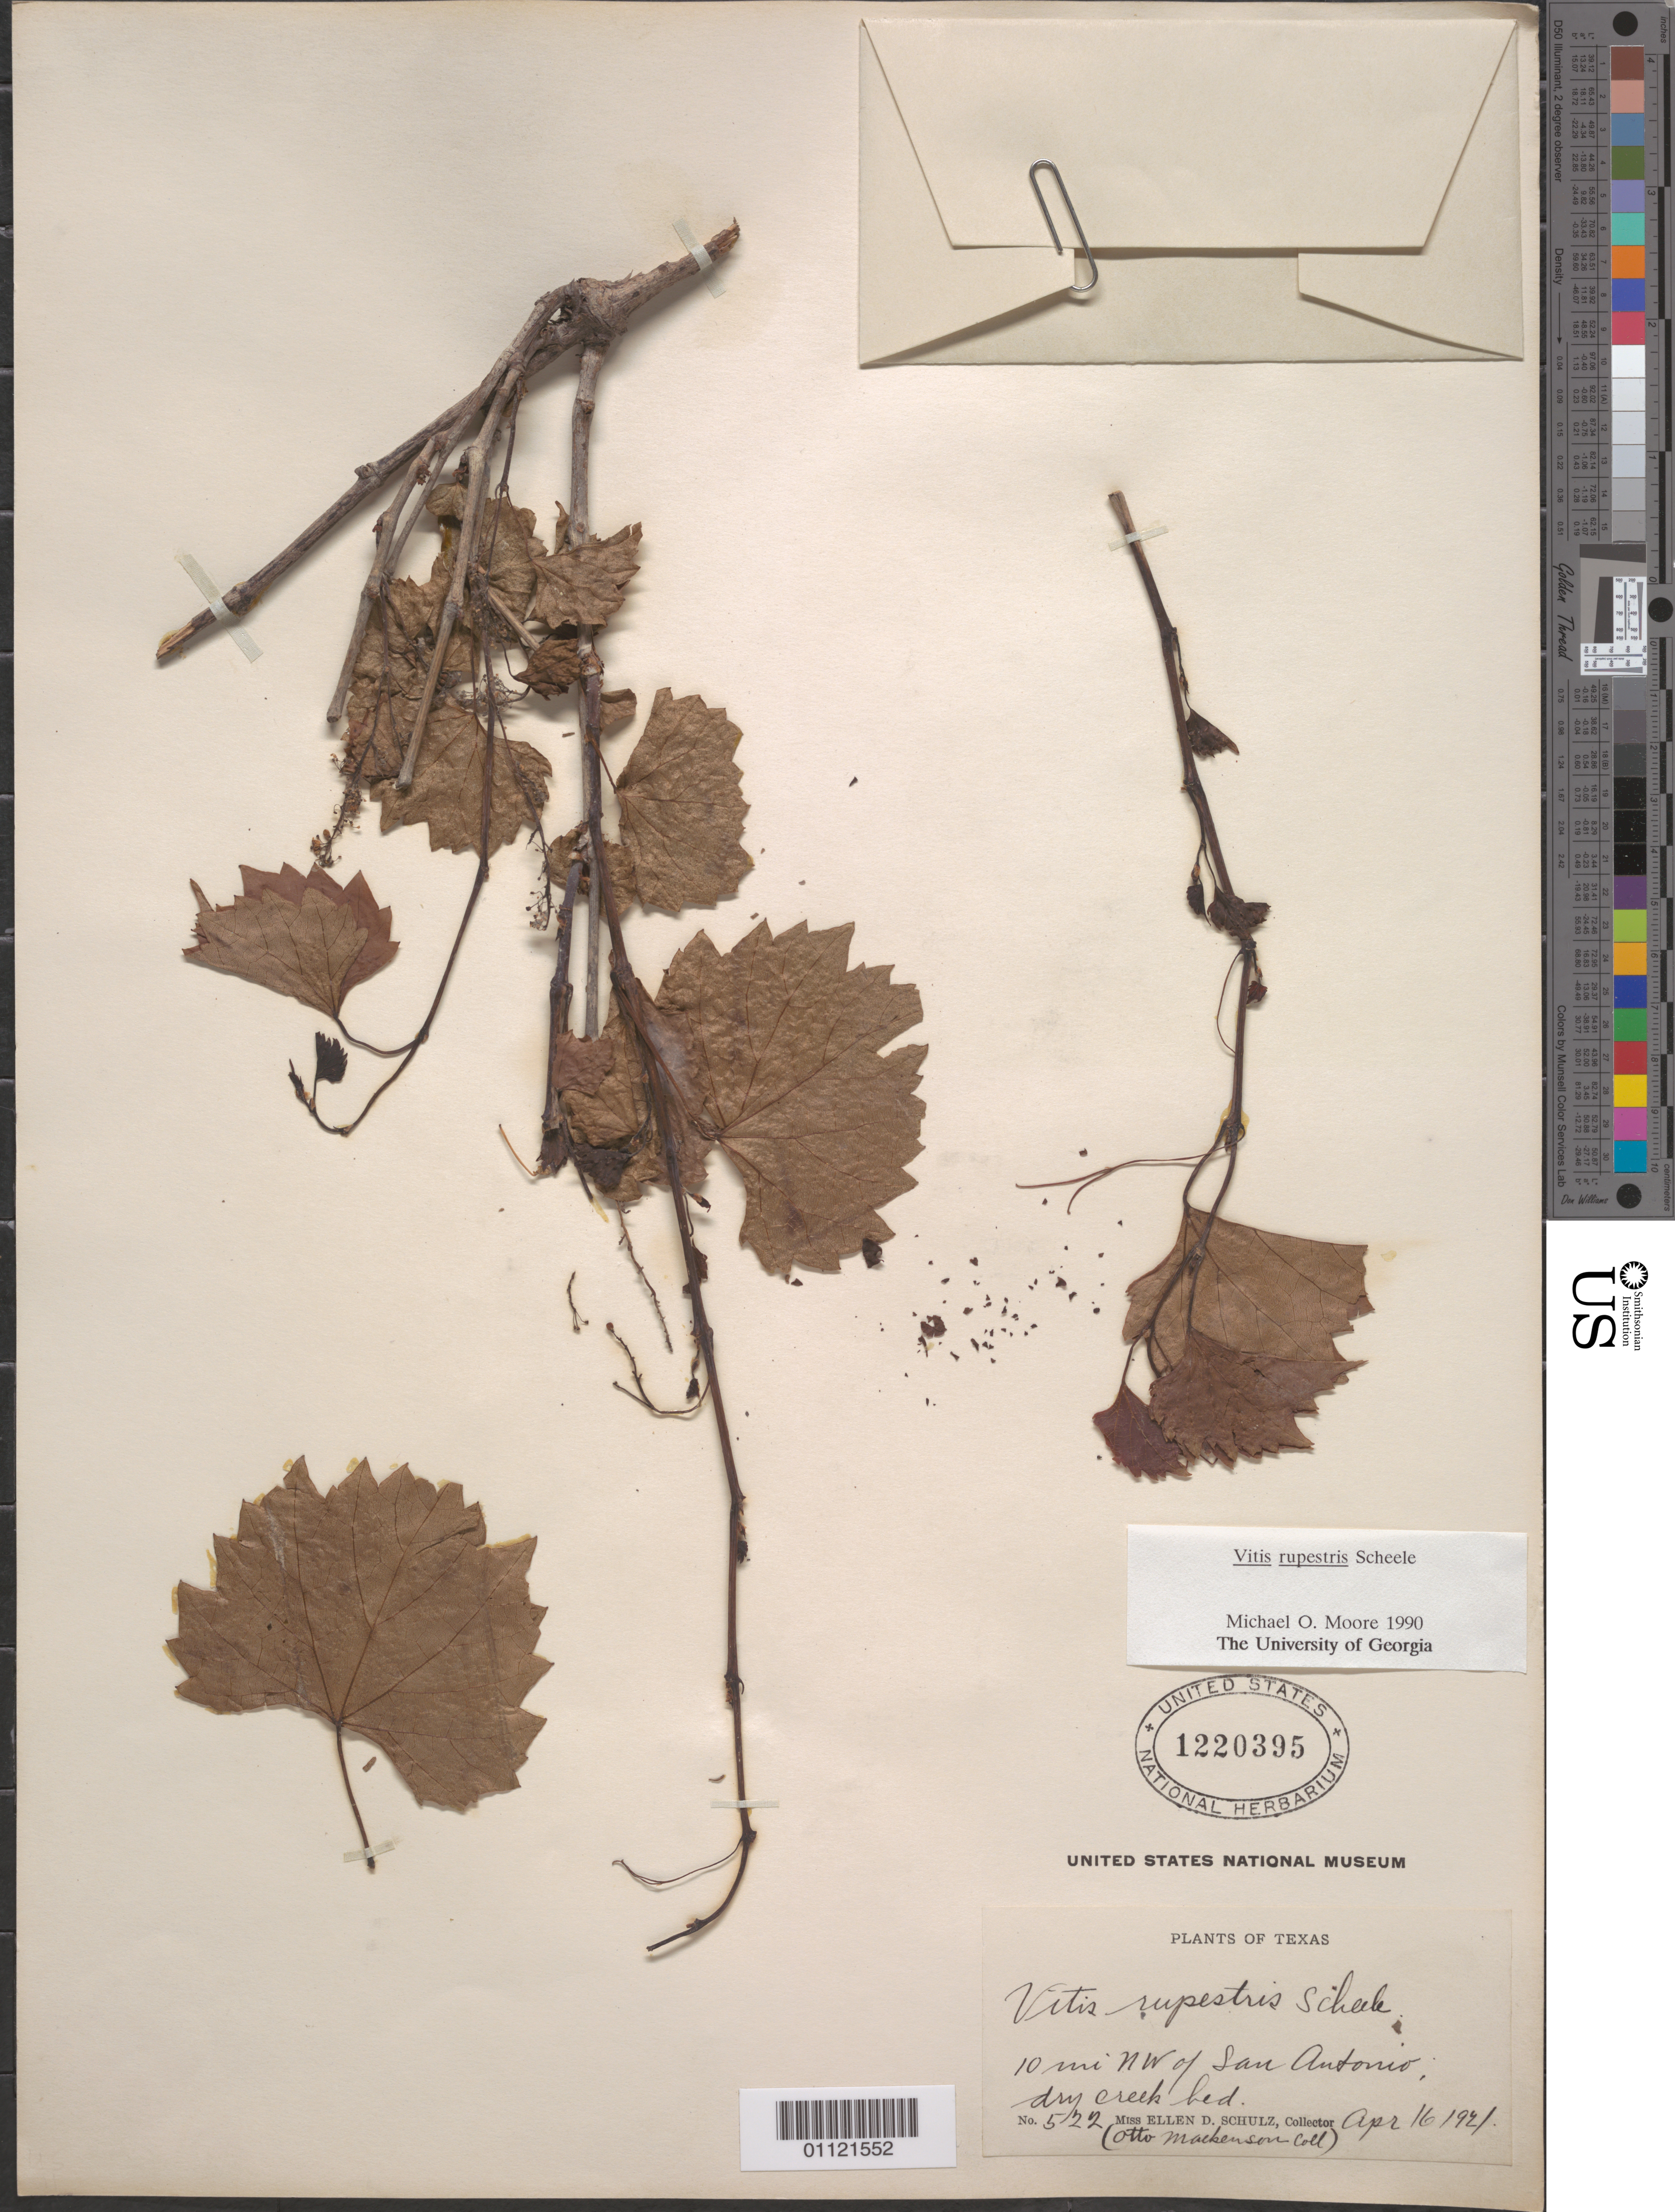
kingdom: Plantae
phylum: Tracheophyta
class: Magnoliopsida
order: Vitales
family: Vitaceae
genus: Vitis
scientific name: Vitis rupestris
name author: Scheele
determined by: Moore, M. O.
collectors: E. D. Schulz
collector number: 522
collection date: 1921-04-16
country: United States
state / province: Texas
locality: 10 mi nw of San Antonio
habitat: Dry creek bed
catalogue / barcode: US 1220395